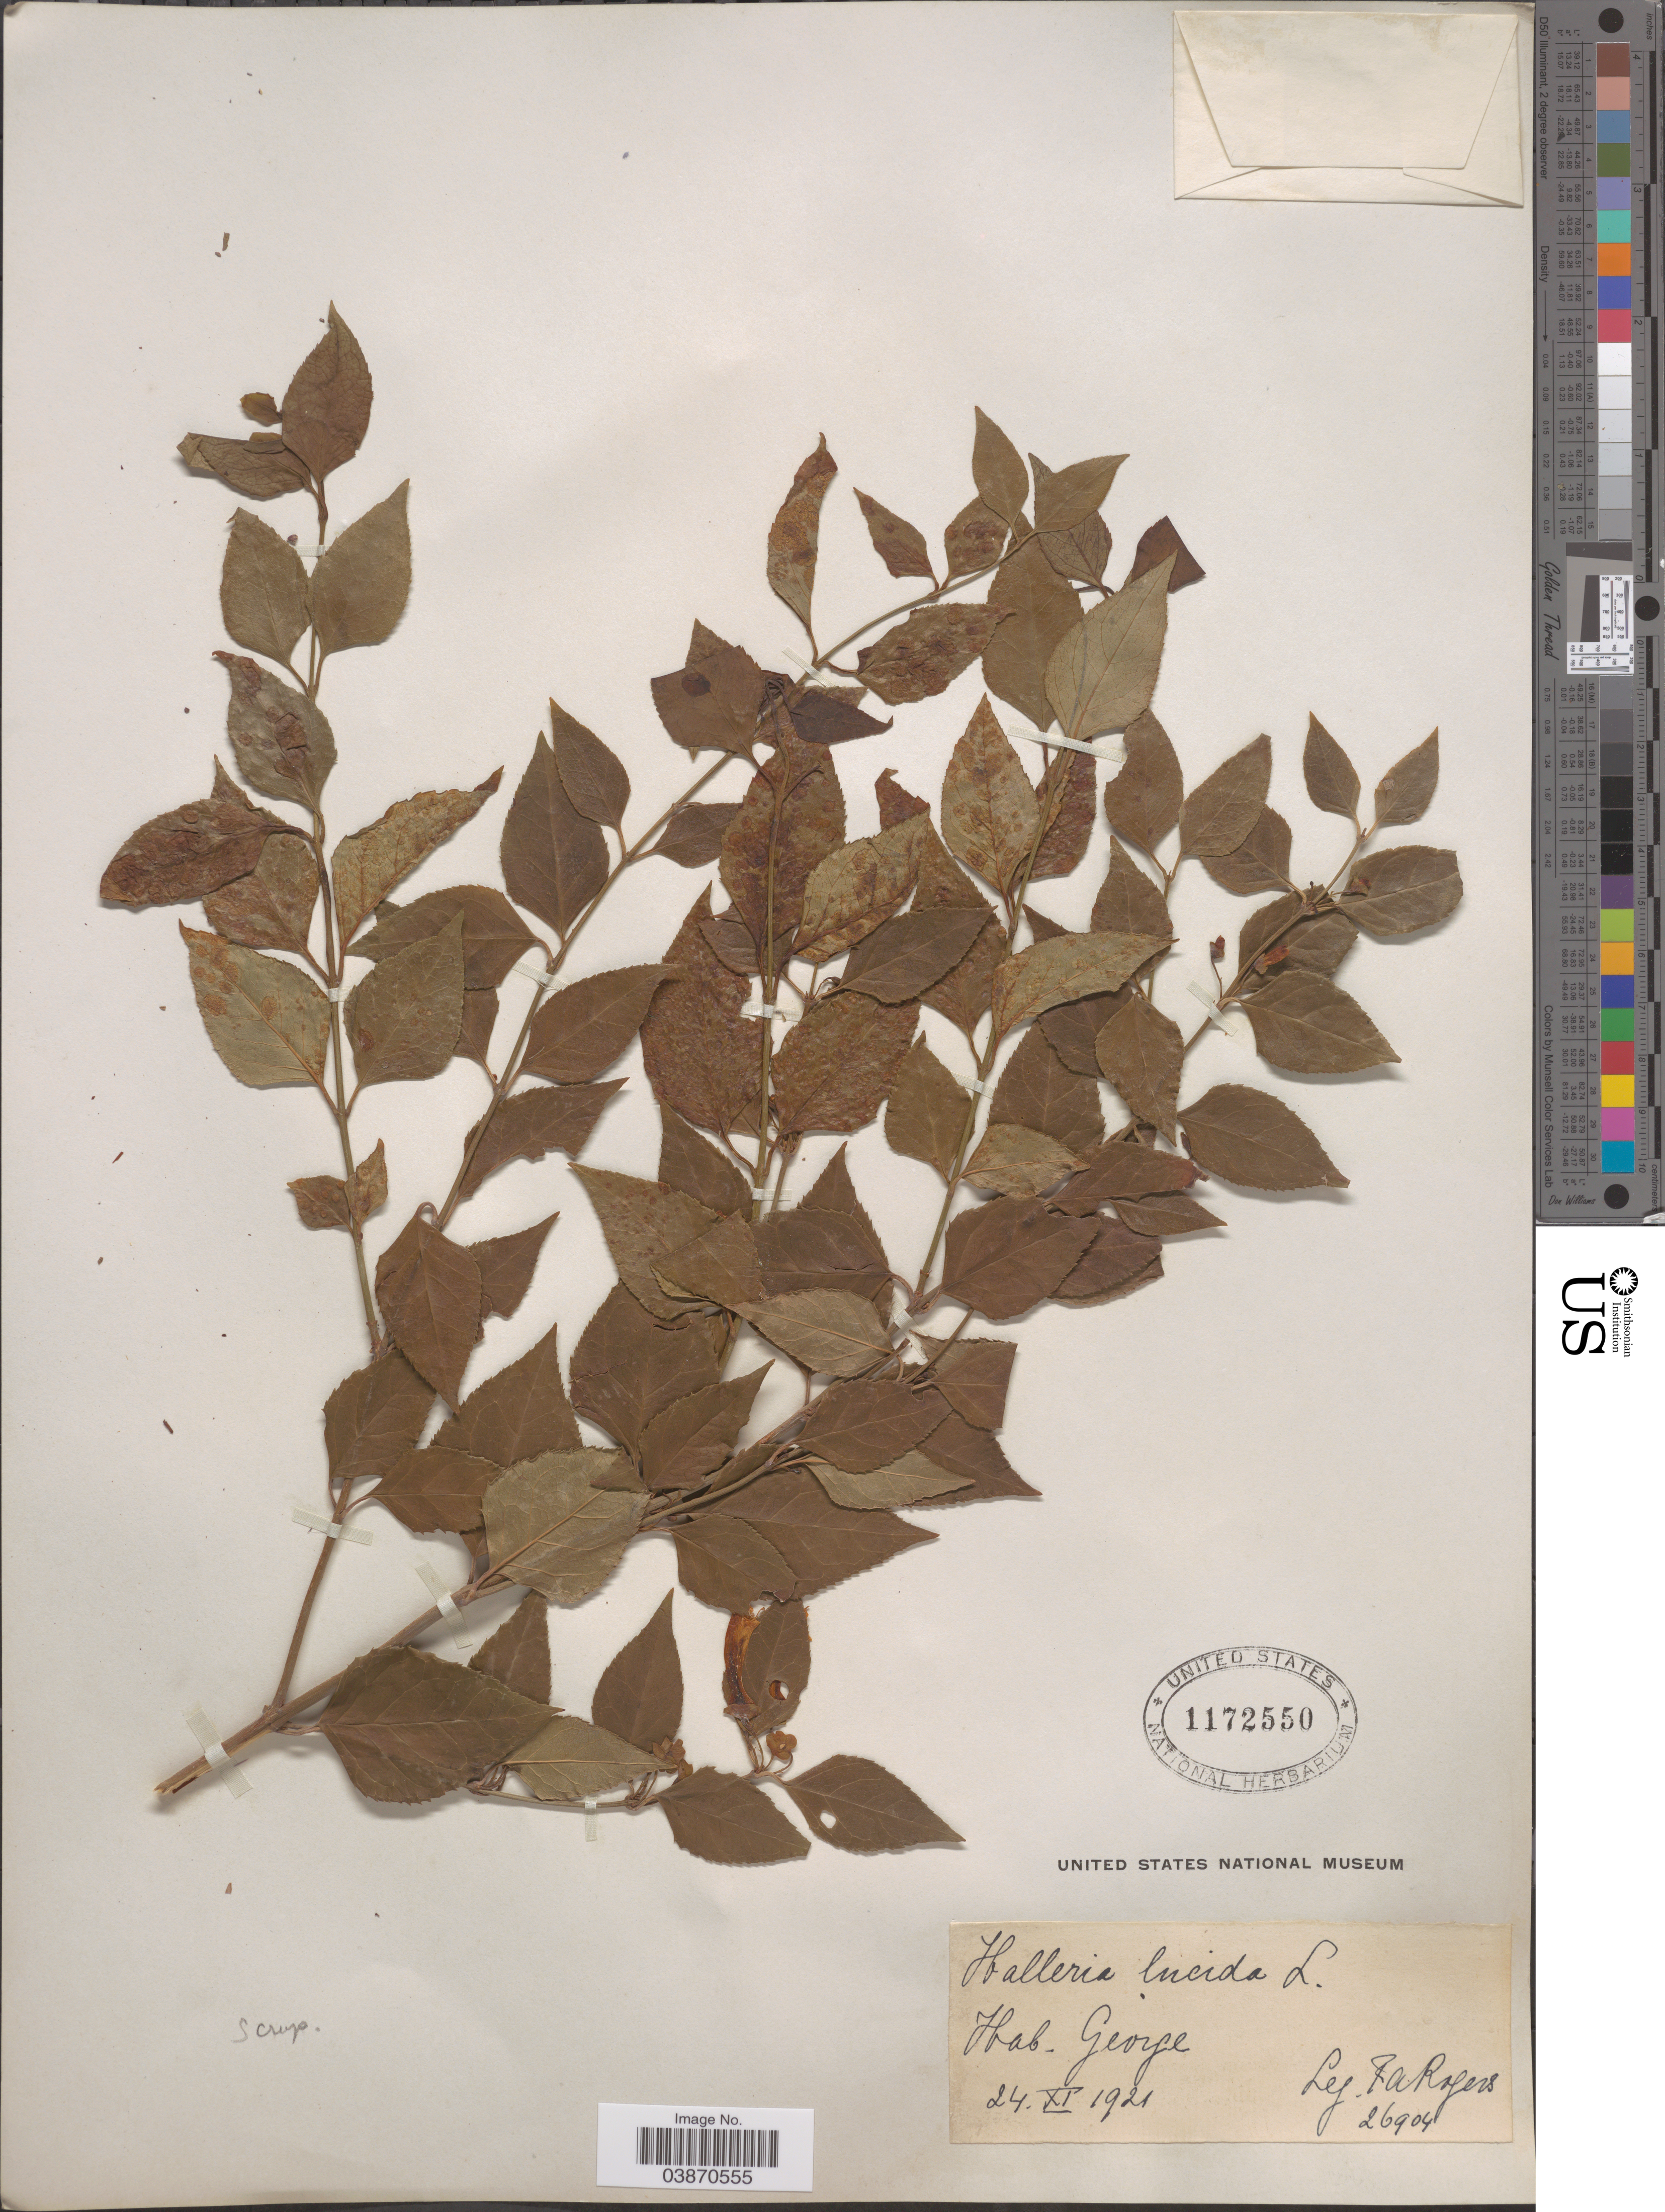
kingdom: Plantae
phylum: Tracheophyta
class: Magnoliopsida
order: Lamiales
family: Stilbaceae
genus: Halleria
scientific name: Halleria lucida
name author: L.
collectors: F. A. Rogers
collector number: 26904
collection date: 1921-11-24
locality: George.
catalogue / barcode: US 1172550